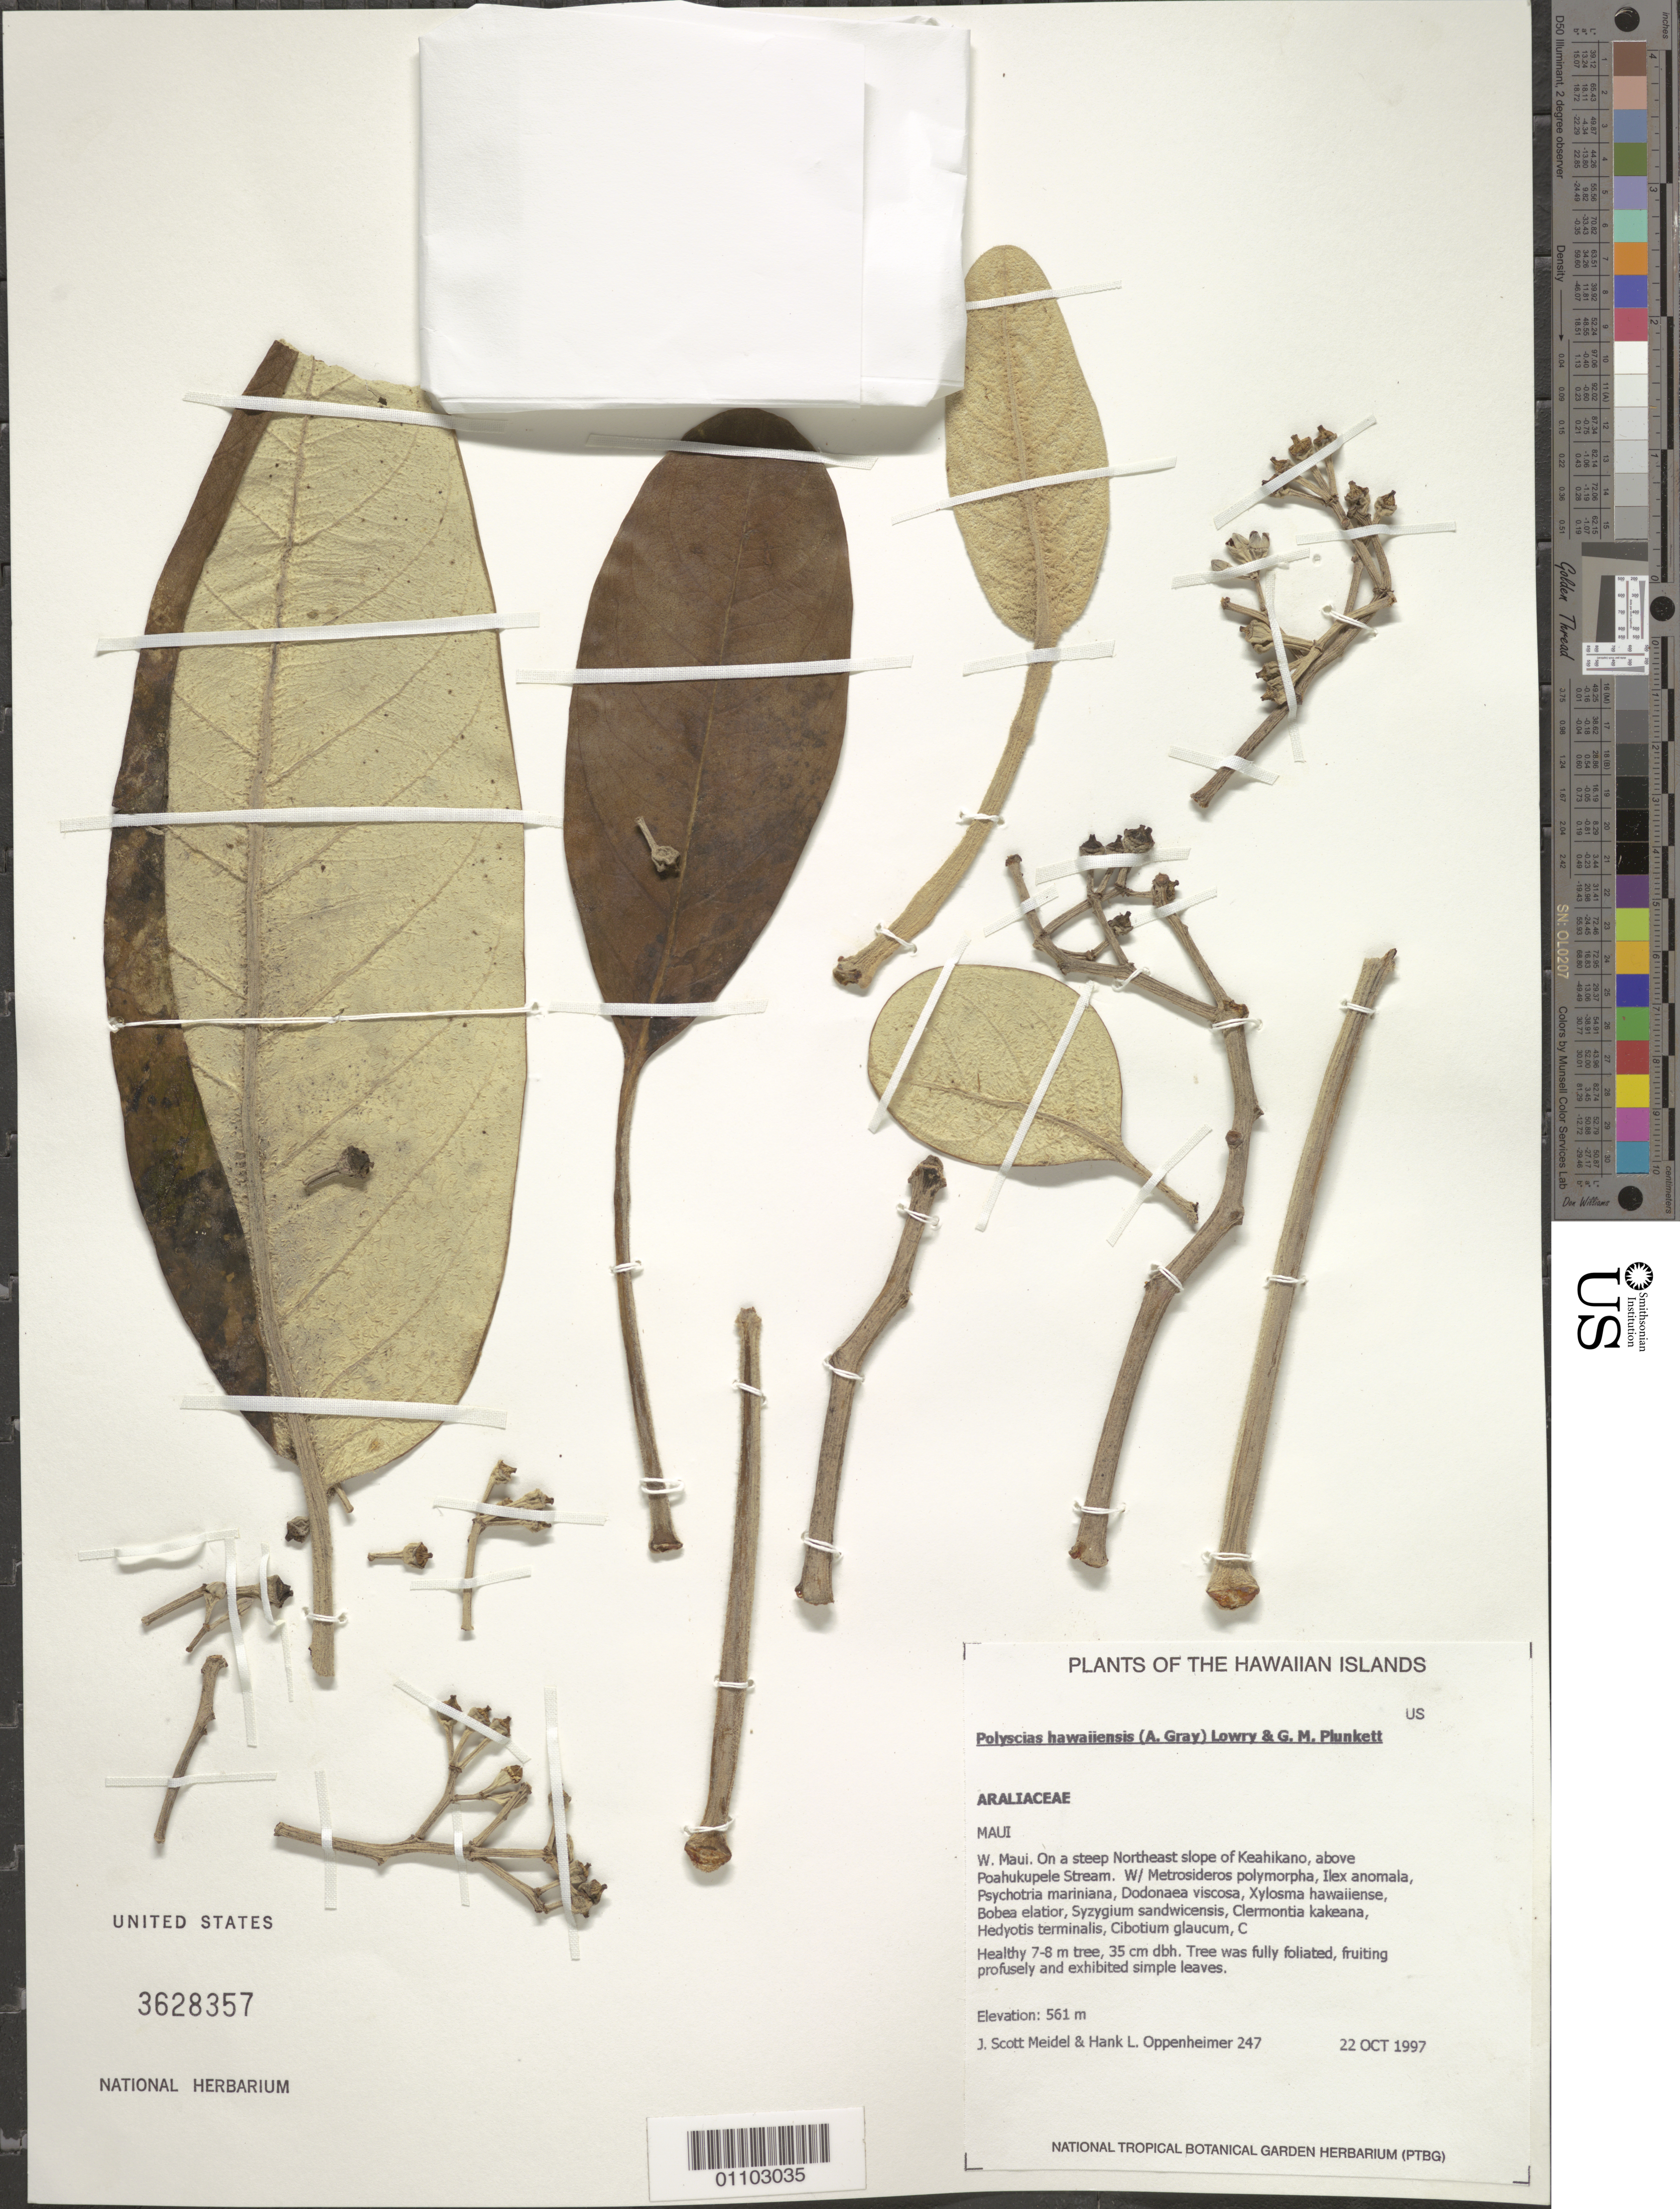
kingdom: Plantae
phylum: Tracheophyta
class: Magnoliopsida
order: Apiales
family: Araliaceae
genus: Polyscias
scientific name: Polyscias hawaiensis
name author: (A. Gray) Lowry & G. M. Plunkett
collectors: S. Meidel & H. L. Oppenheimer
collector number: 247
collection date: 1997-10-22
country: United States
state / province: Hawaii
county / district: Maui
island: Maui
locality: W. Maui. NE slope of Keahikano, above Pohakupule stream.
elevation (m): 561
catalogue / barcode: US 3628357